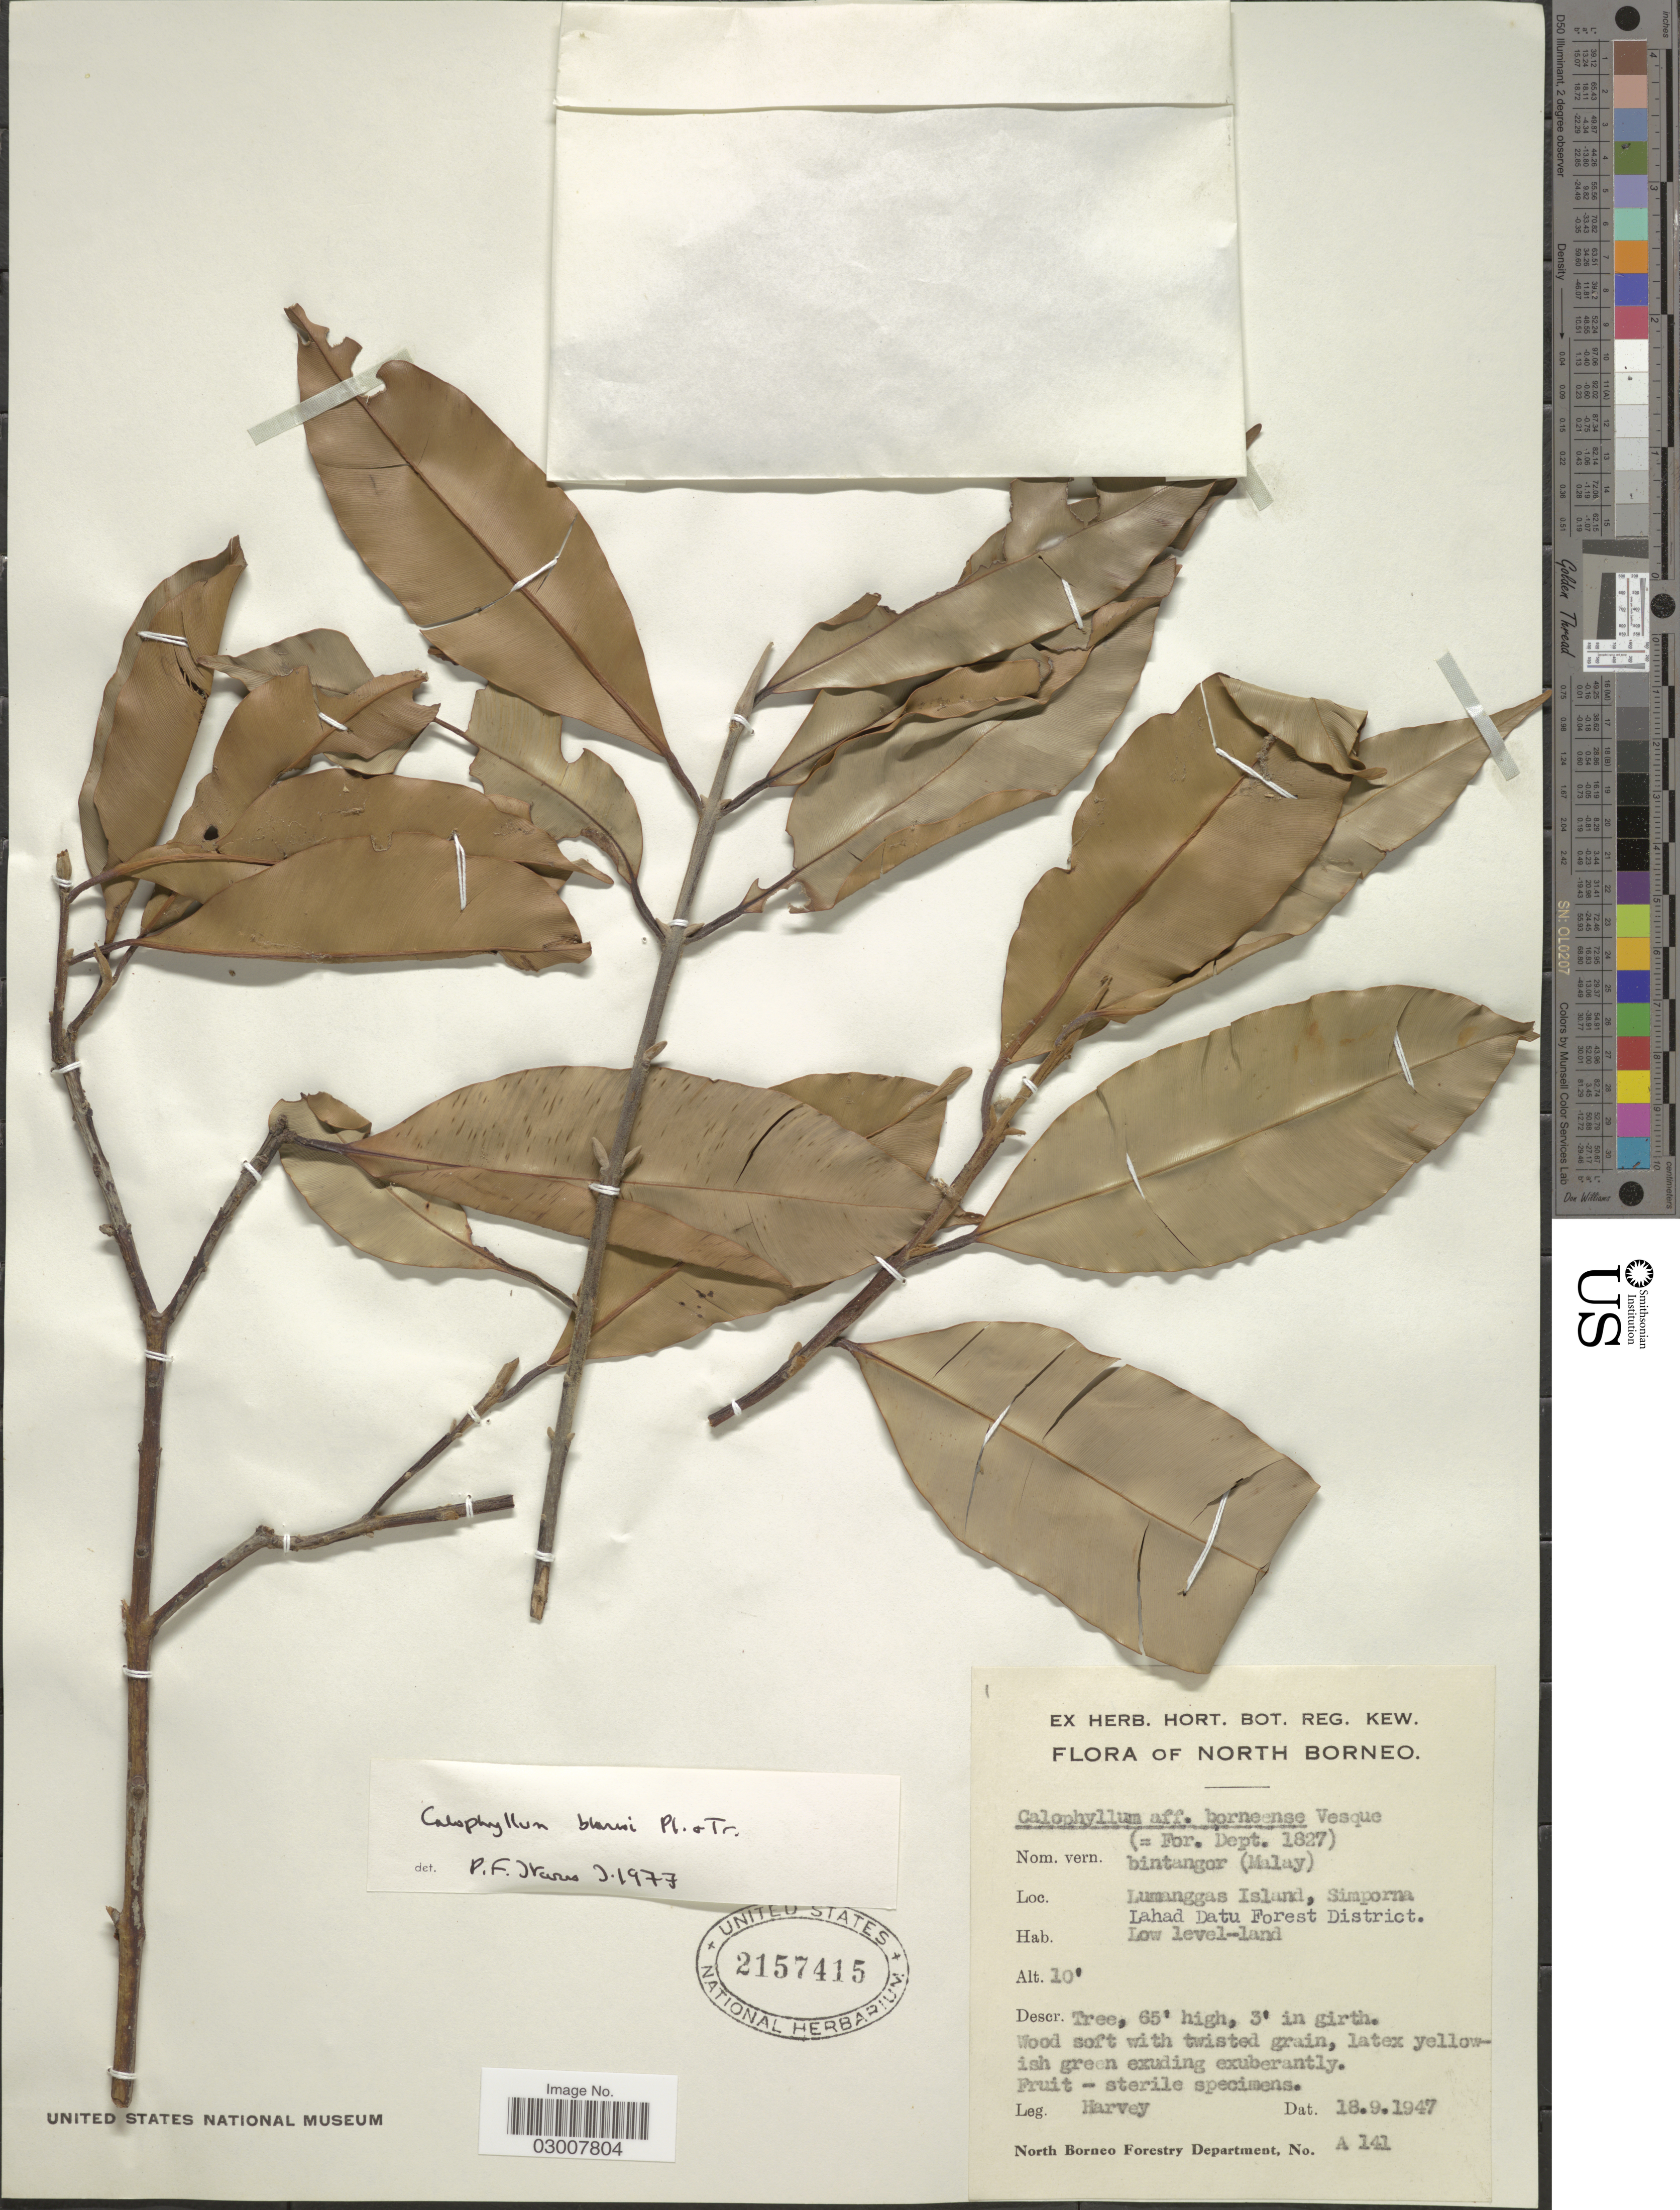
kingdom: Plantae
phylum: Tracheophyta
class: Magnoliopsida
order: Malpighiales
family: Calophyllaceae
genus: Calophyllum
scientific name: Calophyllum blancoi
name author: Planch. & Triana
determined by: Stevens, P. F.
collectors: -. Harvey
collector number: A141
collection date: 1947-09-18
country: Malaysia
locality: North Borneo. Lumanggas Island, Simporna Lahad Datu Forest District.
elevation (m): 3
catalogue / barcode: US 2157415